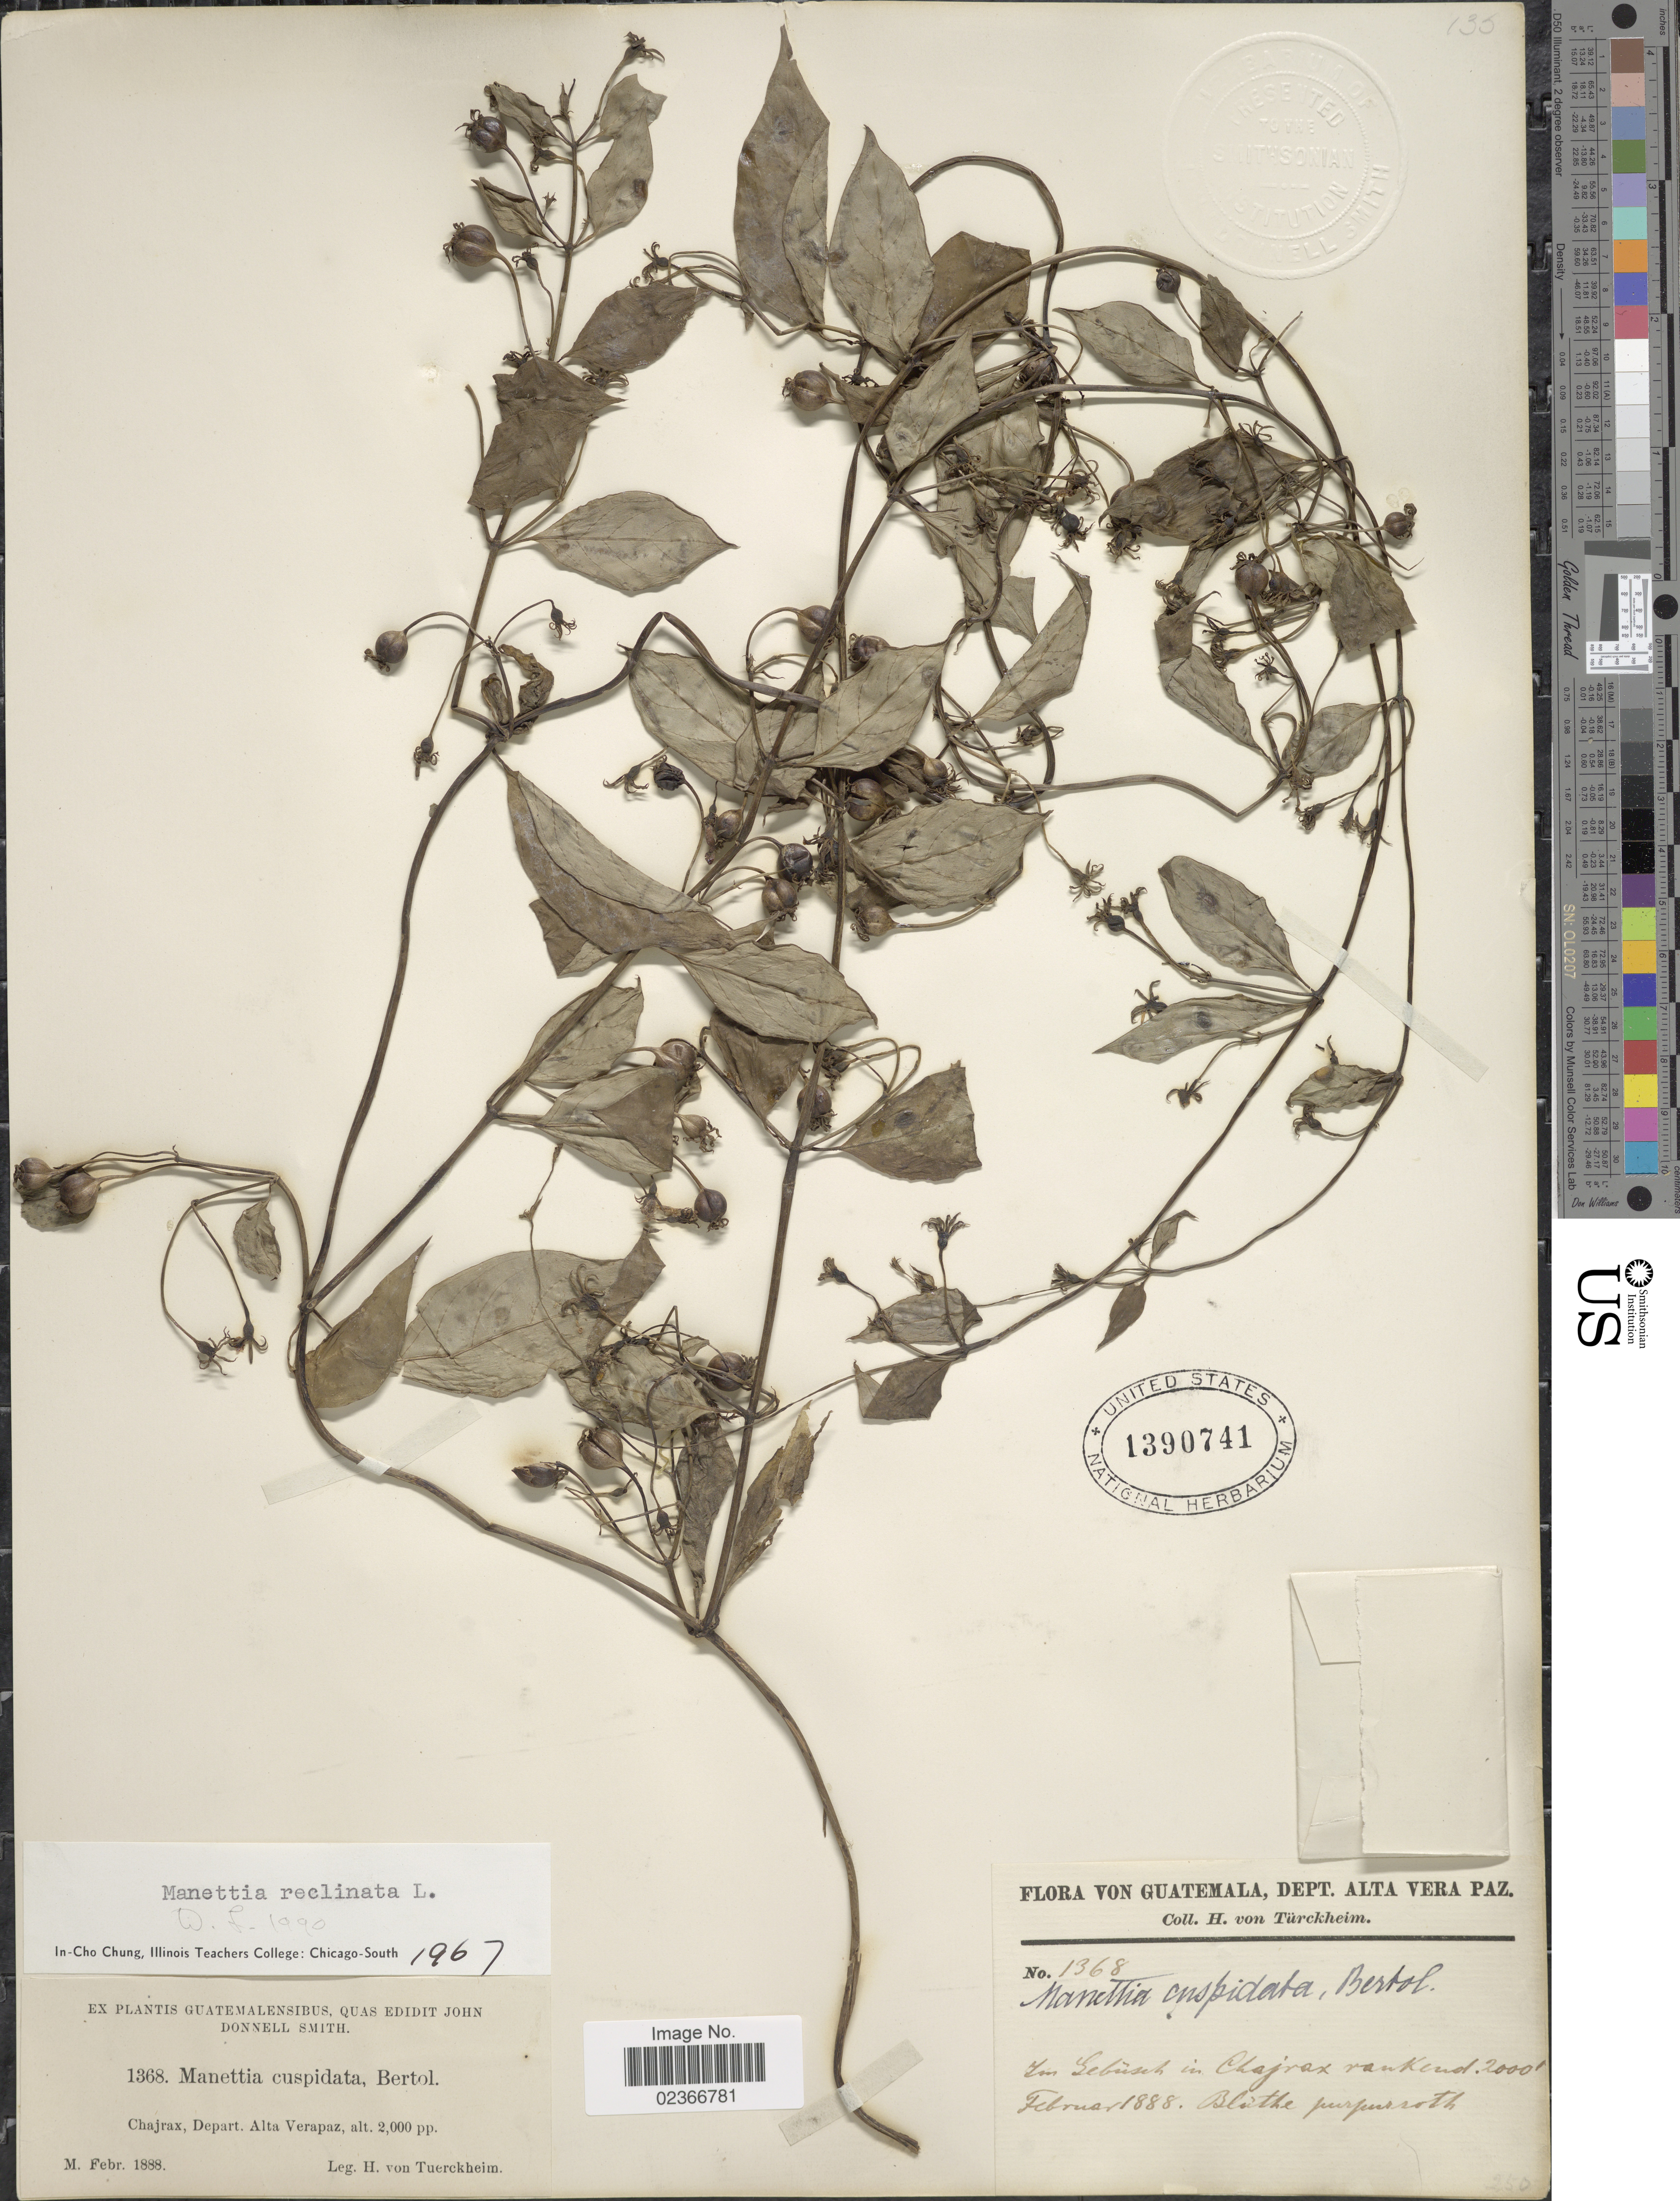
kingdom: Plantae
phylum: Tracheophyta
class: Magnoliopsida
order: Gentianales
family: Rubiaceae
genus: Manettia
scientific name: Manettia reclinata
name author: L.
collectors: H. von Türckheim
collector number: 1368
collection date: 1888-02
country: Guatemala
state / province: Alta Verapaz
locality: Dept. Alta Vera Paz. Chajrax.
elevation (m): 610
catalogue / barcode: US 1390741